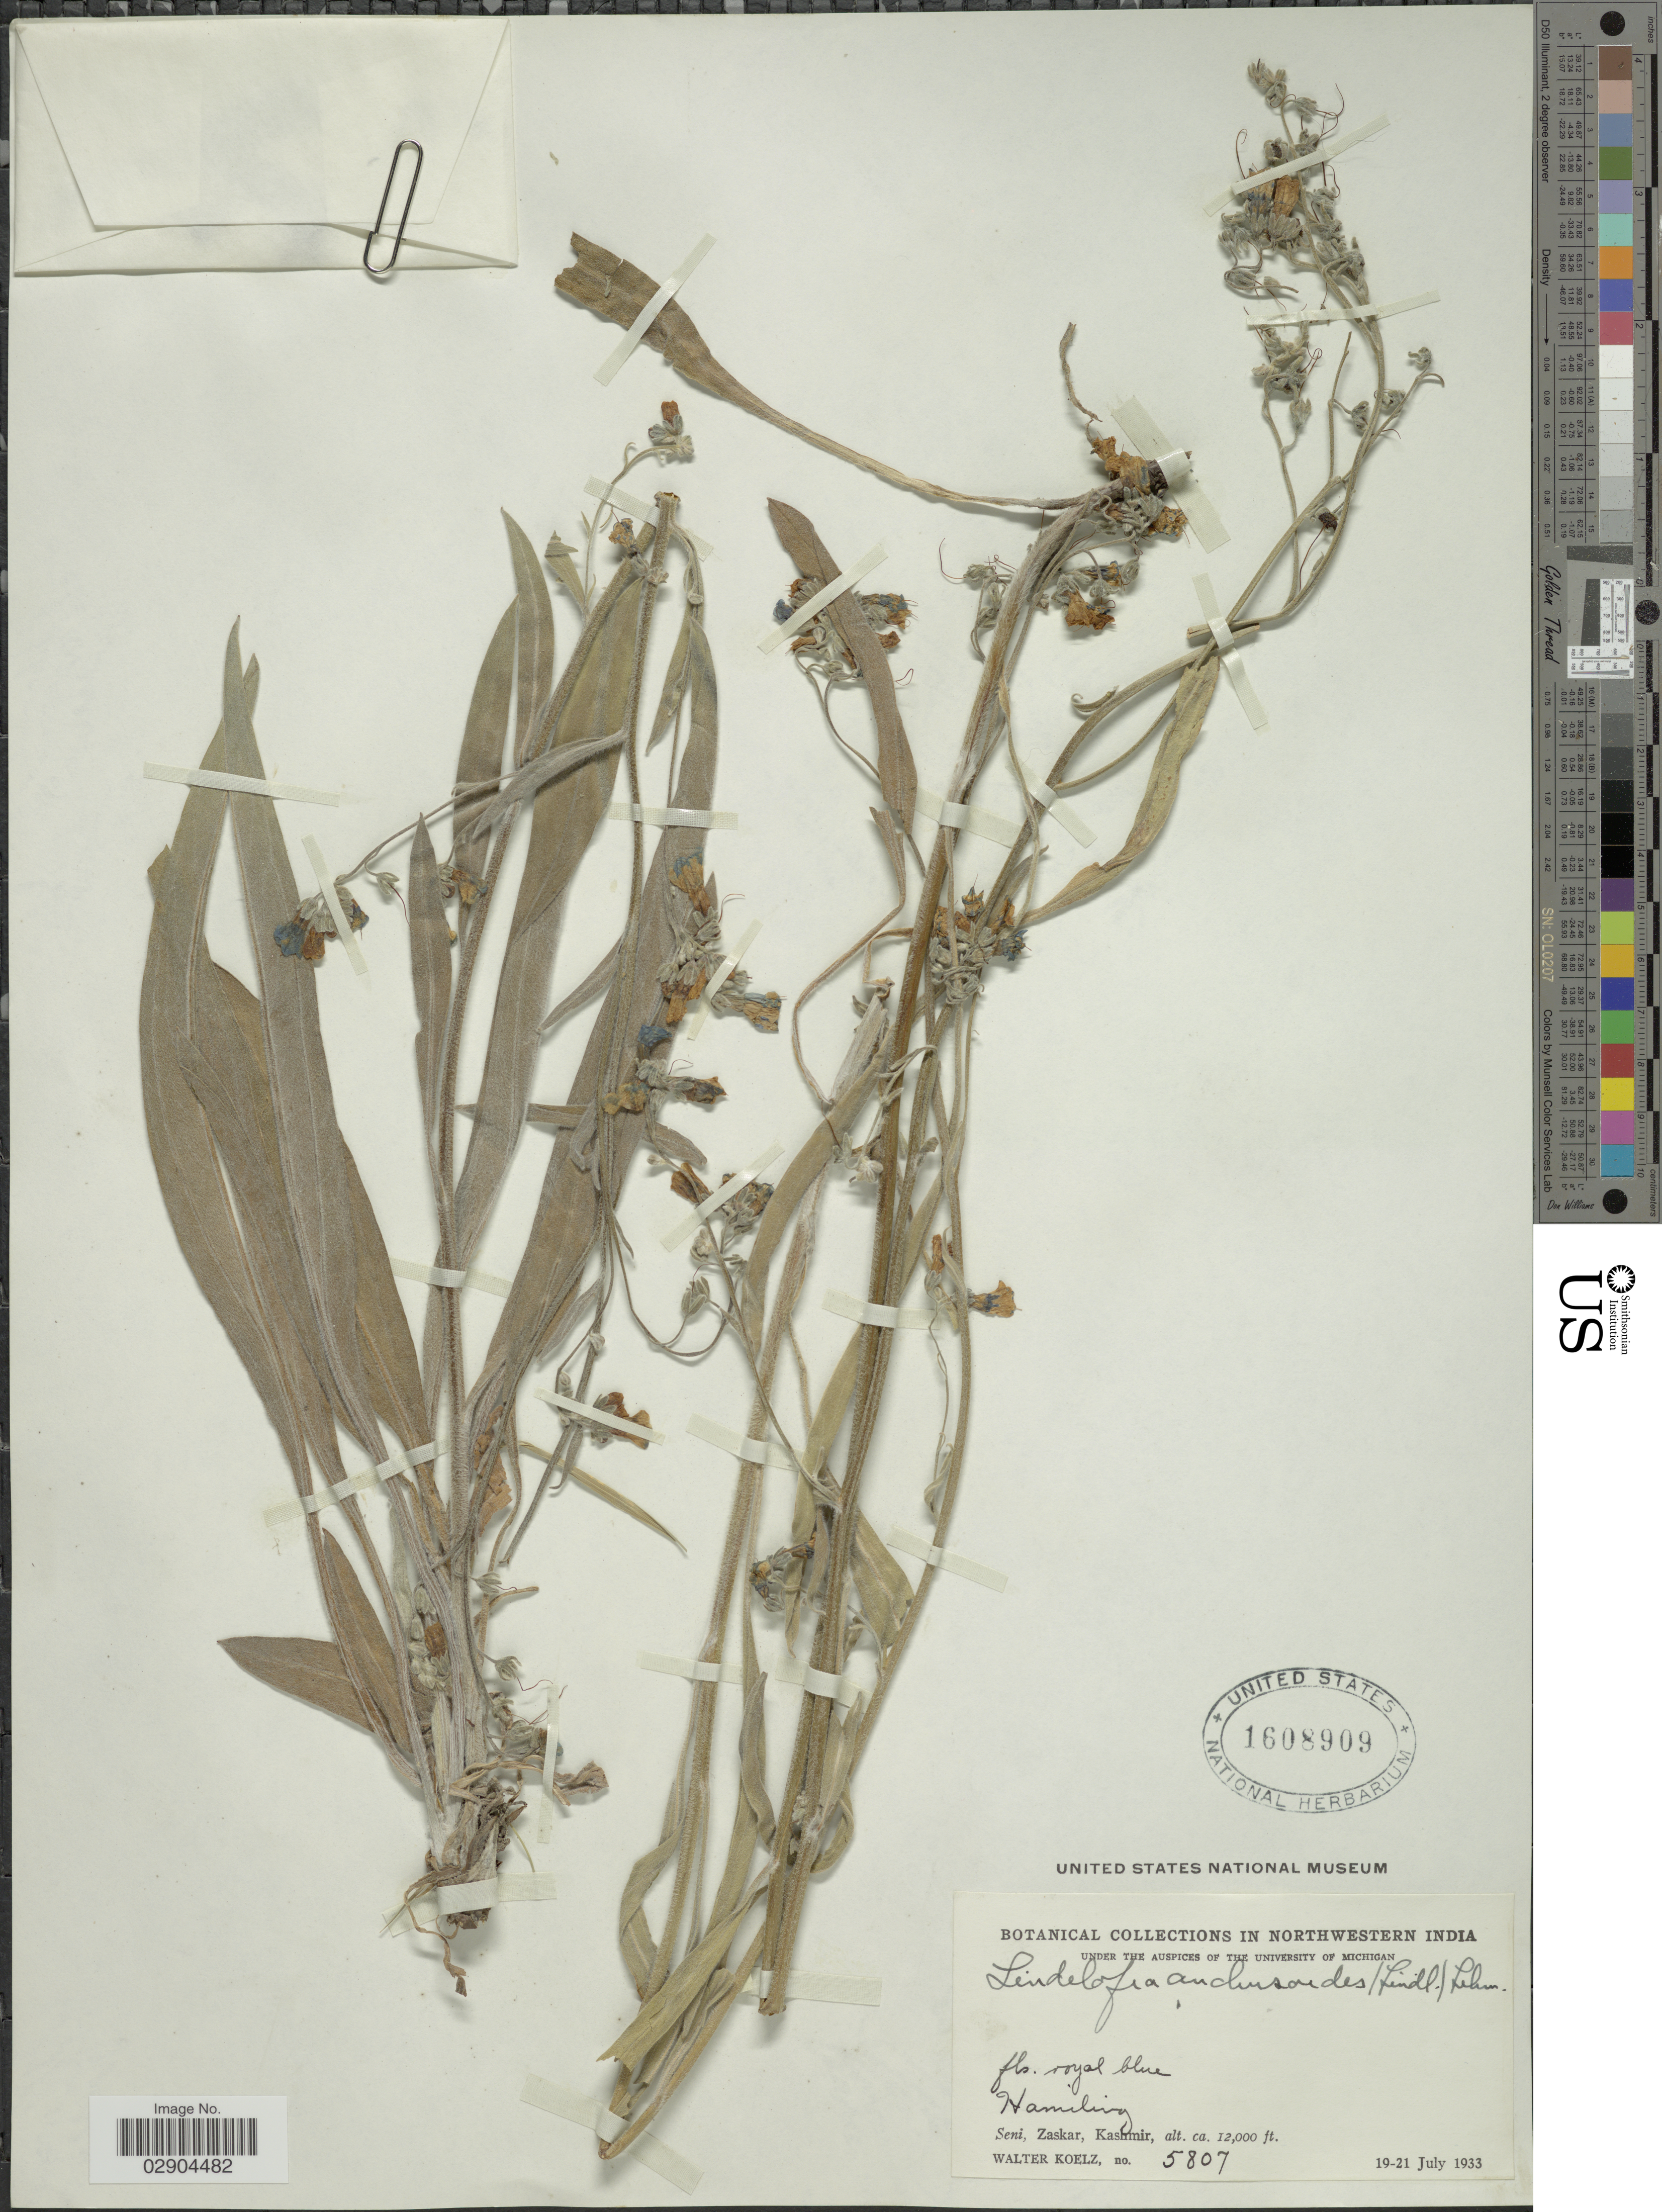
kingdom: Plantae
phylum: Tracheophyta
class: Magnoliopsida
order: Boraginales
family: Boraginaceae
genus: Lindelofia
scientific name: Lindelofia macrostyla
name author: (Bunge) Popov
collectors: W. N. Koelz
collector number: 5807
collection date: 1933-07-19/1933-07-21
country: India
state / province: Jammu and Kashmir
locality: In Northwestern India. Hamiling. Seni, Zaskar, Kashmir.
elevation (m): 3658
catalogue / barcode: US 1608909